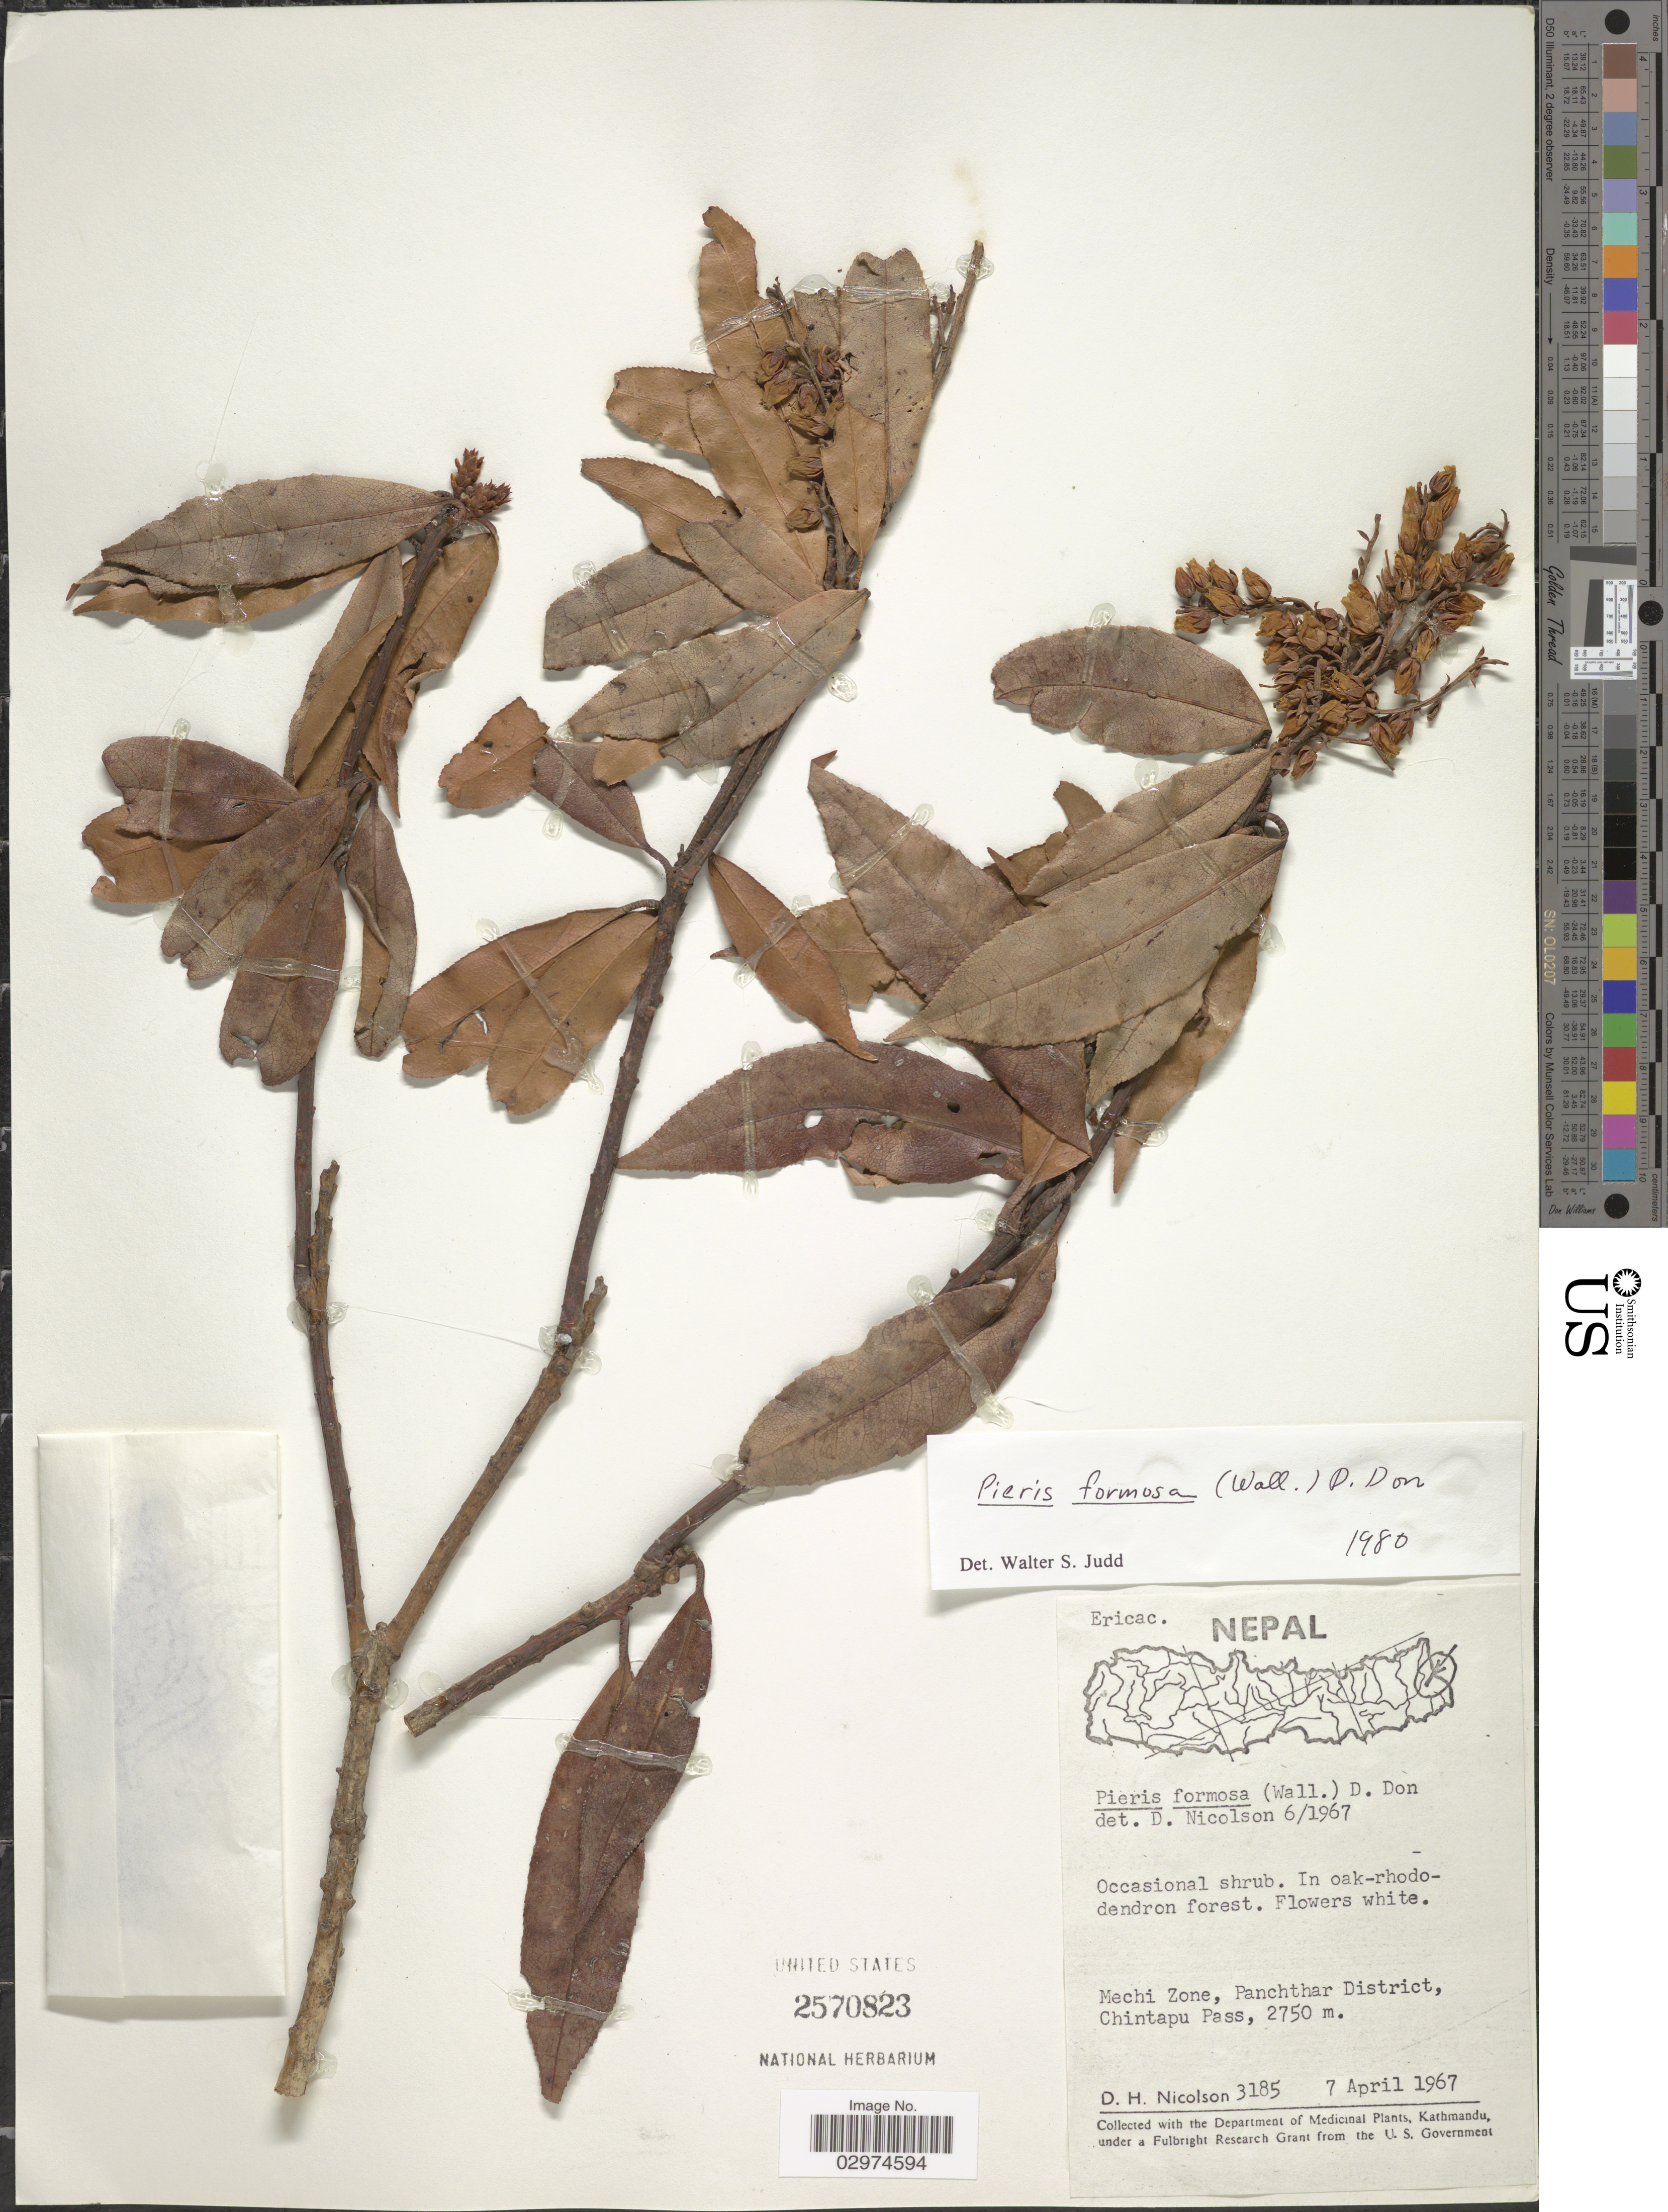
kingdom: Plantae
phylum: Tracheophyta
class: Magnoliopsida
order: Ericales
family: Ericaceae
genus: Pieris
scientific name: Pieris formosa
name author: (Wall.) D. Don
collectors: D. H. Nicolson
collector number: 3185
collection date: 1967-04-07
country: Nepal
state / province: Mechi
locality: Mechi Zone, Panchthar District, Chintapu Pass.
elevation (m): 2750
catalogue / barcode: US 2570823